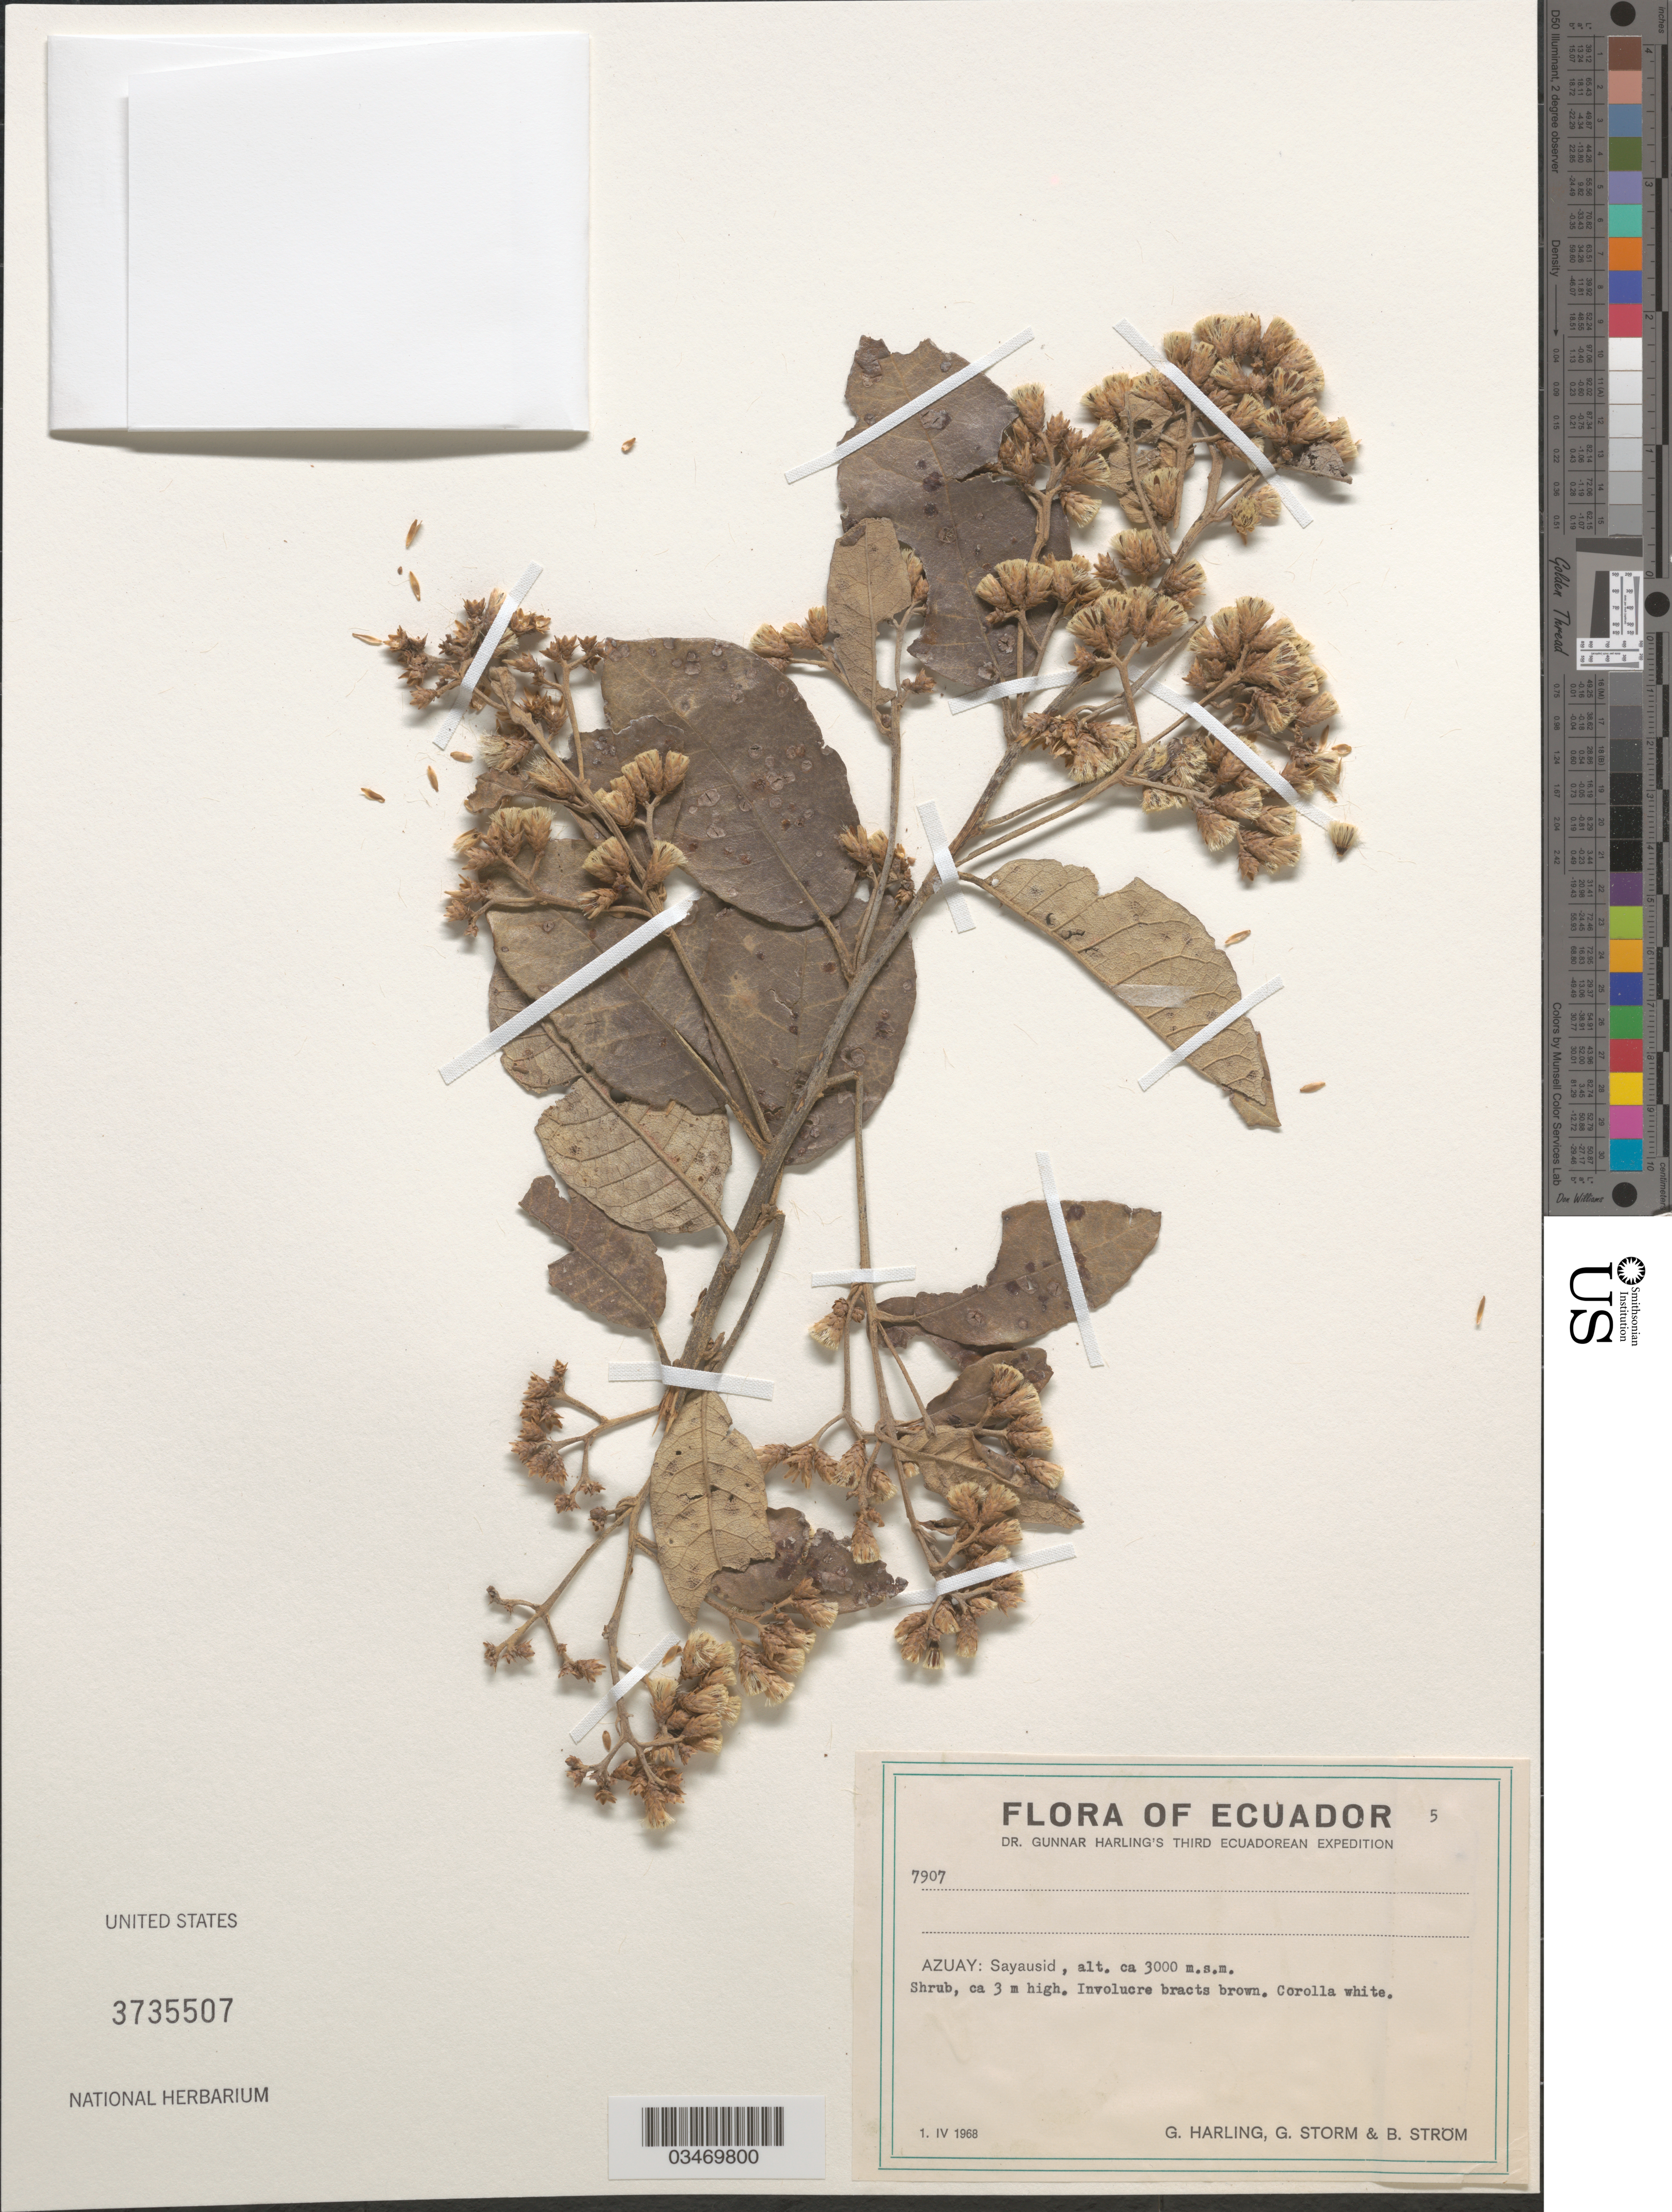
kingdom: Plantae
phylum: Tracheophyta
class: Magnoliopsida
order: Asterales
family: Asteraceae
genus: Critoniopsis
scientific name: Critoniopsis dorrii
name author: H. Rob.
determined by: Ávila C., Fabio Andrés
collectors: G. Harling, G. Storm & B. Ström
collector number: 7907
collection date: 1968-04-01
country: Ecuador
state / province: Azuay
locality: Sayausid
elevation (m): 3000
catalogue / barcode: US 3735507